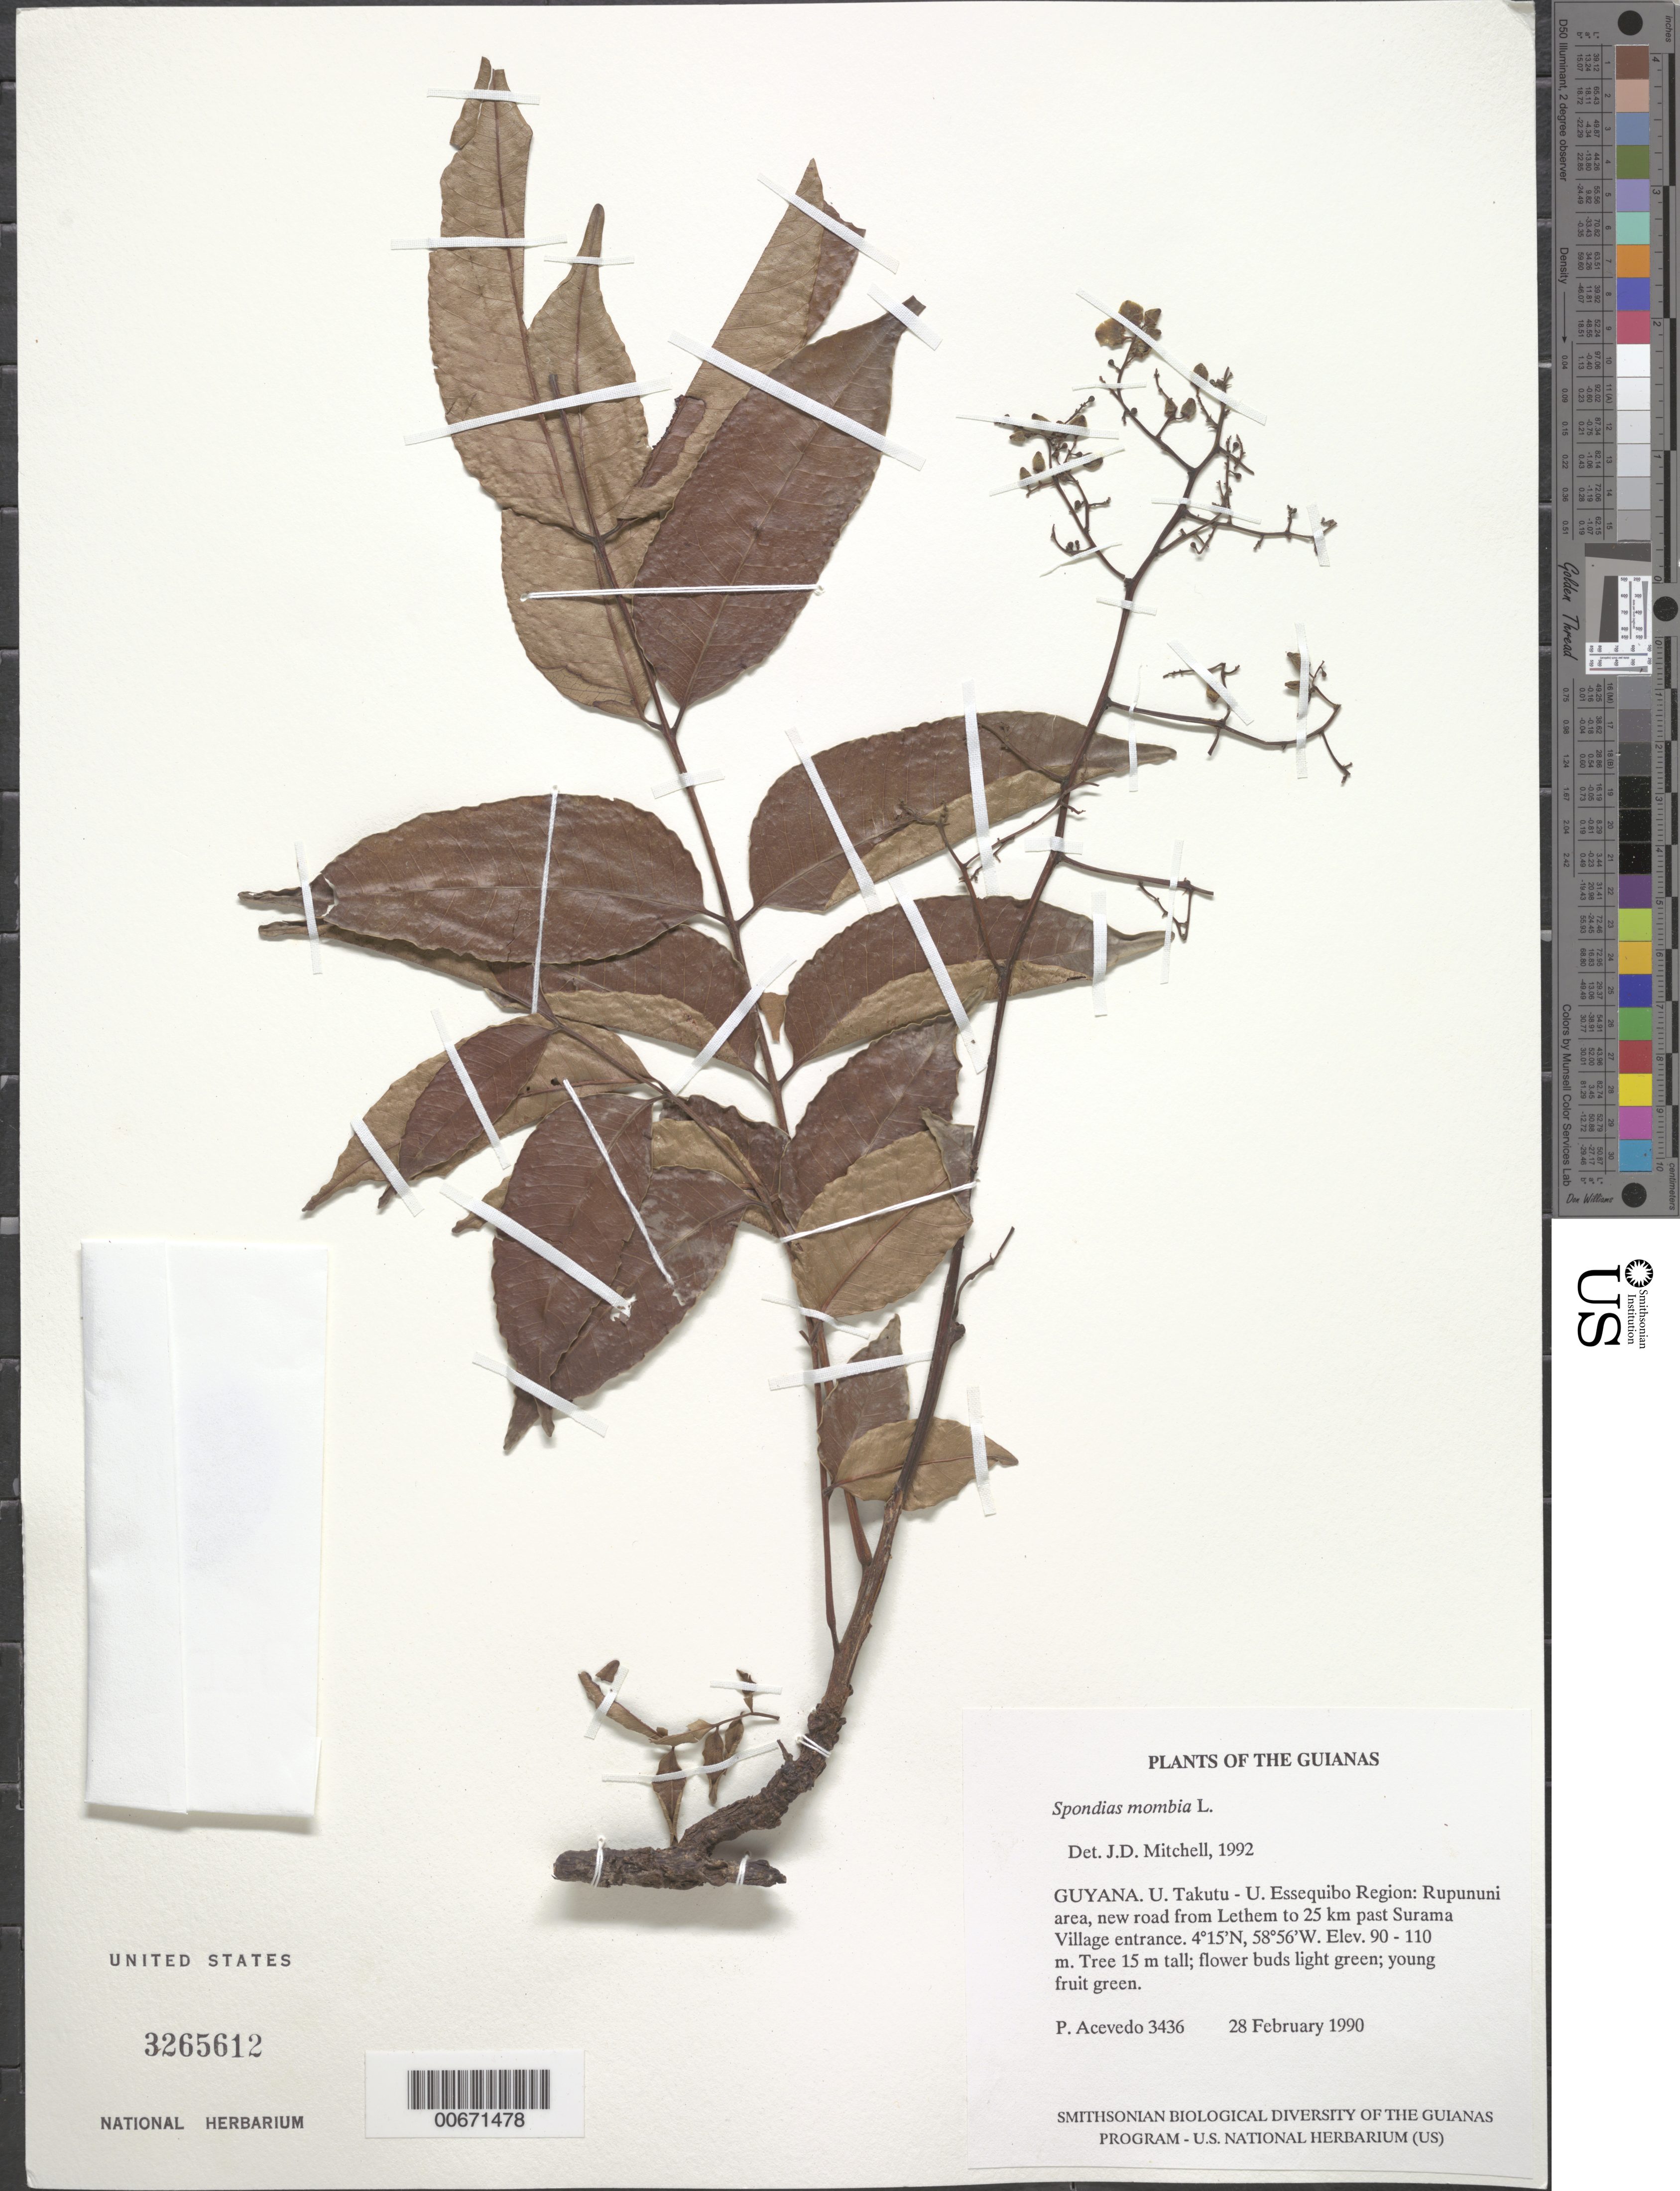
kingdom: Plantae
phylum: Tracheophyta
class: Magnoliopsida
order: Sapindales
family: Anacardiaceae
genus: Spondias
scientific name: Spondias mombin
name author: L.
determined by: Mitchell, John D.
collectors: P. Acevedo-Rodr.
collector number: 3436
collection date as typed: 28 Feb 1990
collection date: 1990-02-28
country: Guyana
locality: U. Takutu - U. Essequibo. Rupununi area, new road from Lethem to 25 km past Surama Village entrance.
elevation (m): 90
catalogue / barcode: US 3265612